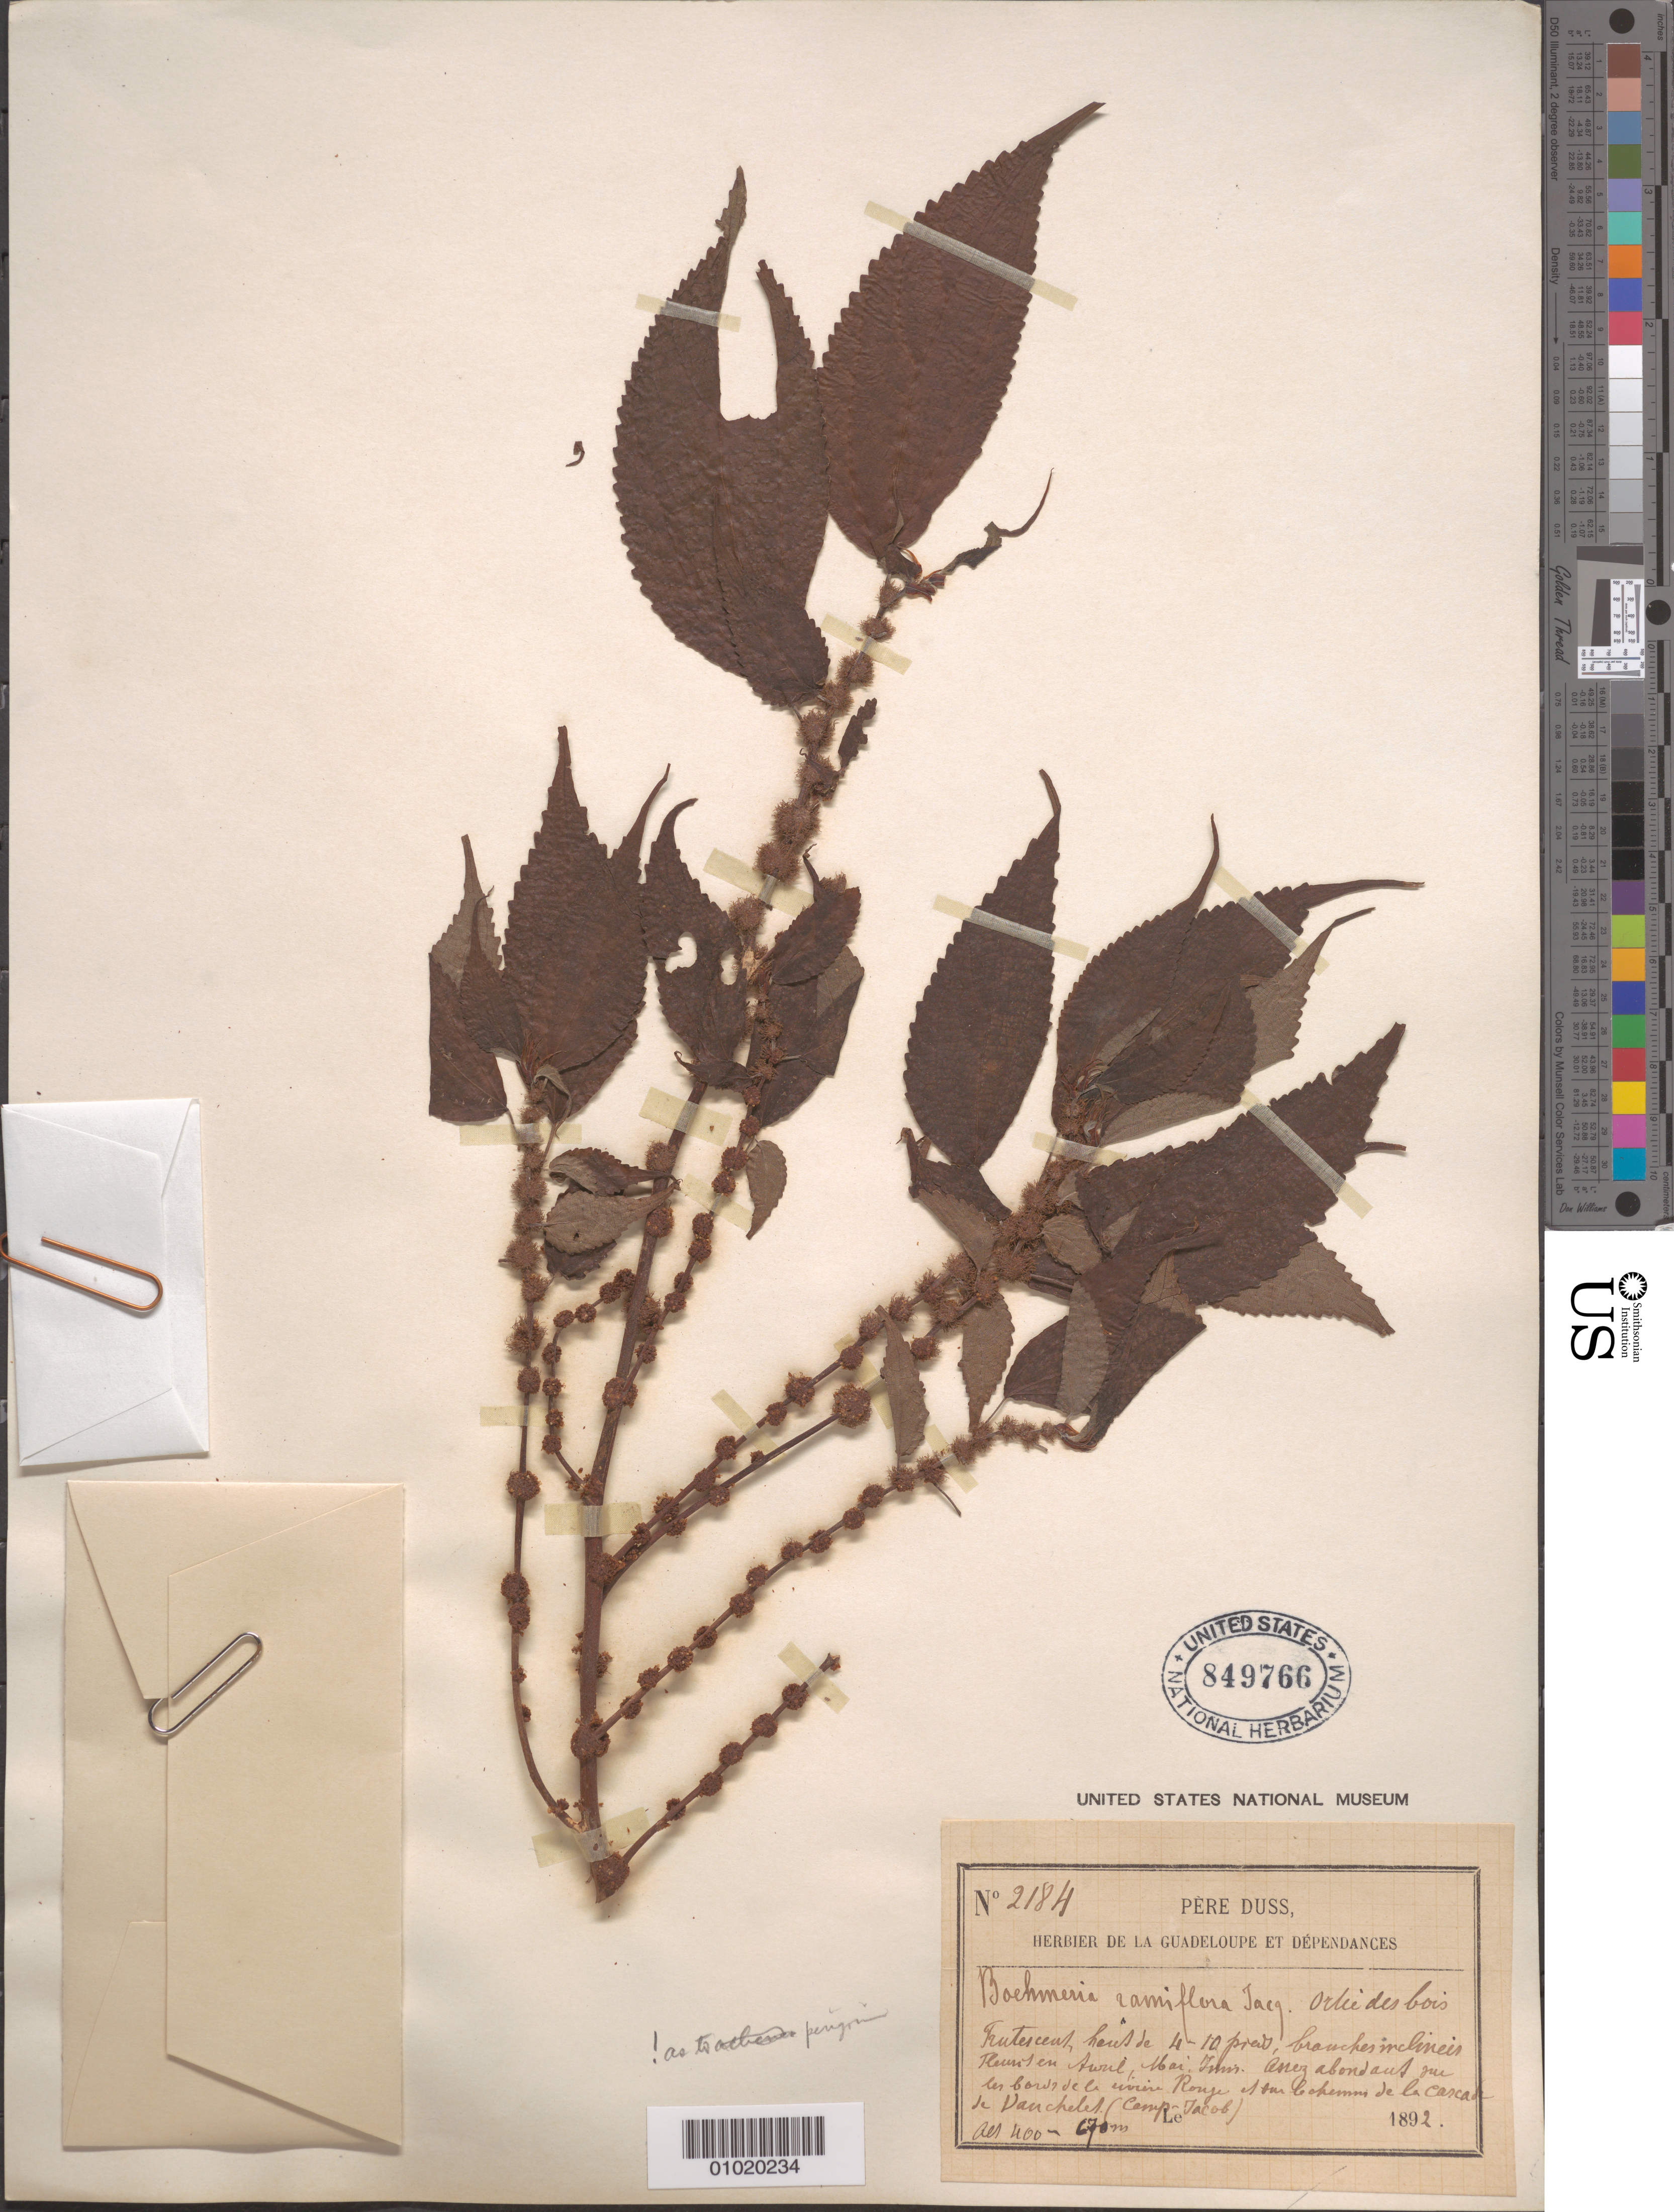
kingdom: Plantae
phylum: Tracheophyta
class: Magnoliopsida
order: Rosales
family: Urticaceae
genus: Boehmeria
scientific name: Boehmeria ramiflora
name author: Jacq.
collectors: Père Duss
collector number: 2184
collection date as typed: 01 Jan 1892 to 31 Dec 1892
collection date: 1892-01-01/1892-12-31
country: Guadeloupe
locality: Assez abondant sur les bords de la rivière Rouge et sur le dessous de la cascade de Vauchelet (Camp Jacob).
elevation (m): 400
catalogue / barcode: US 849766